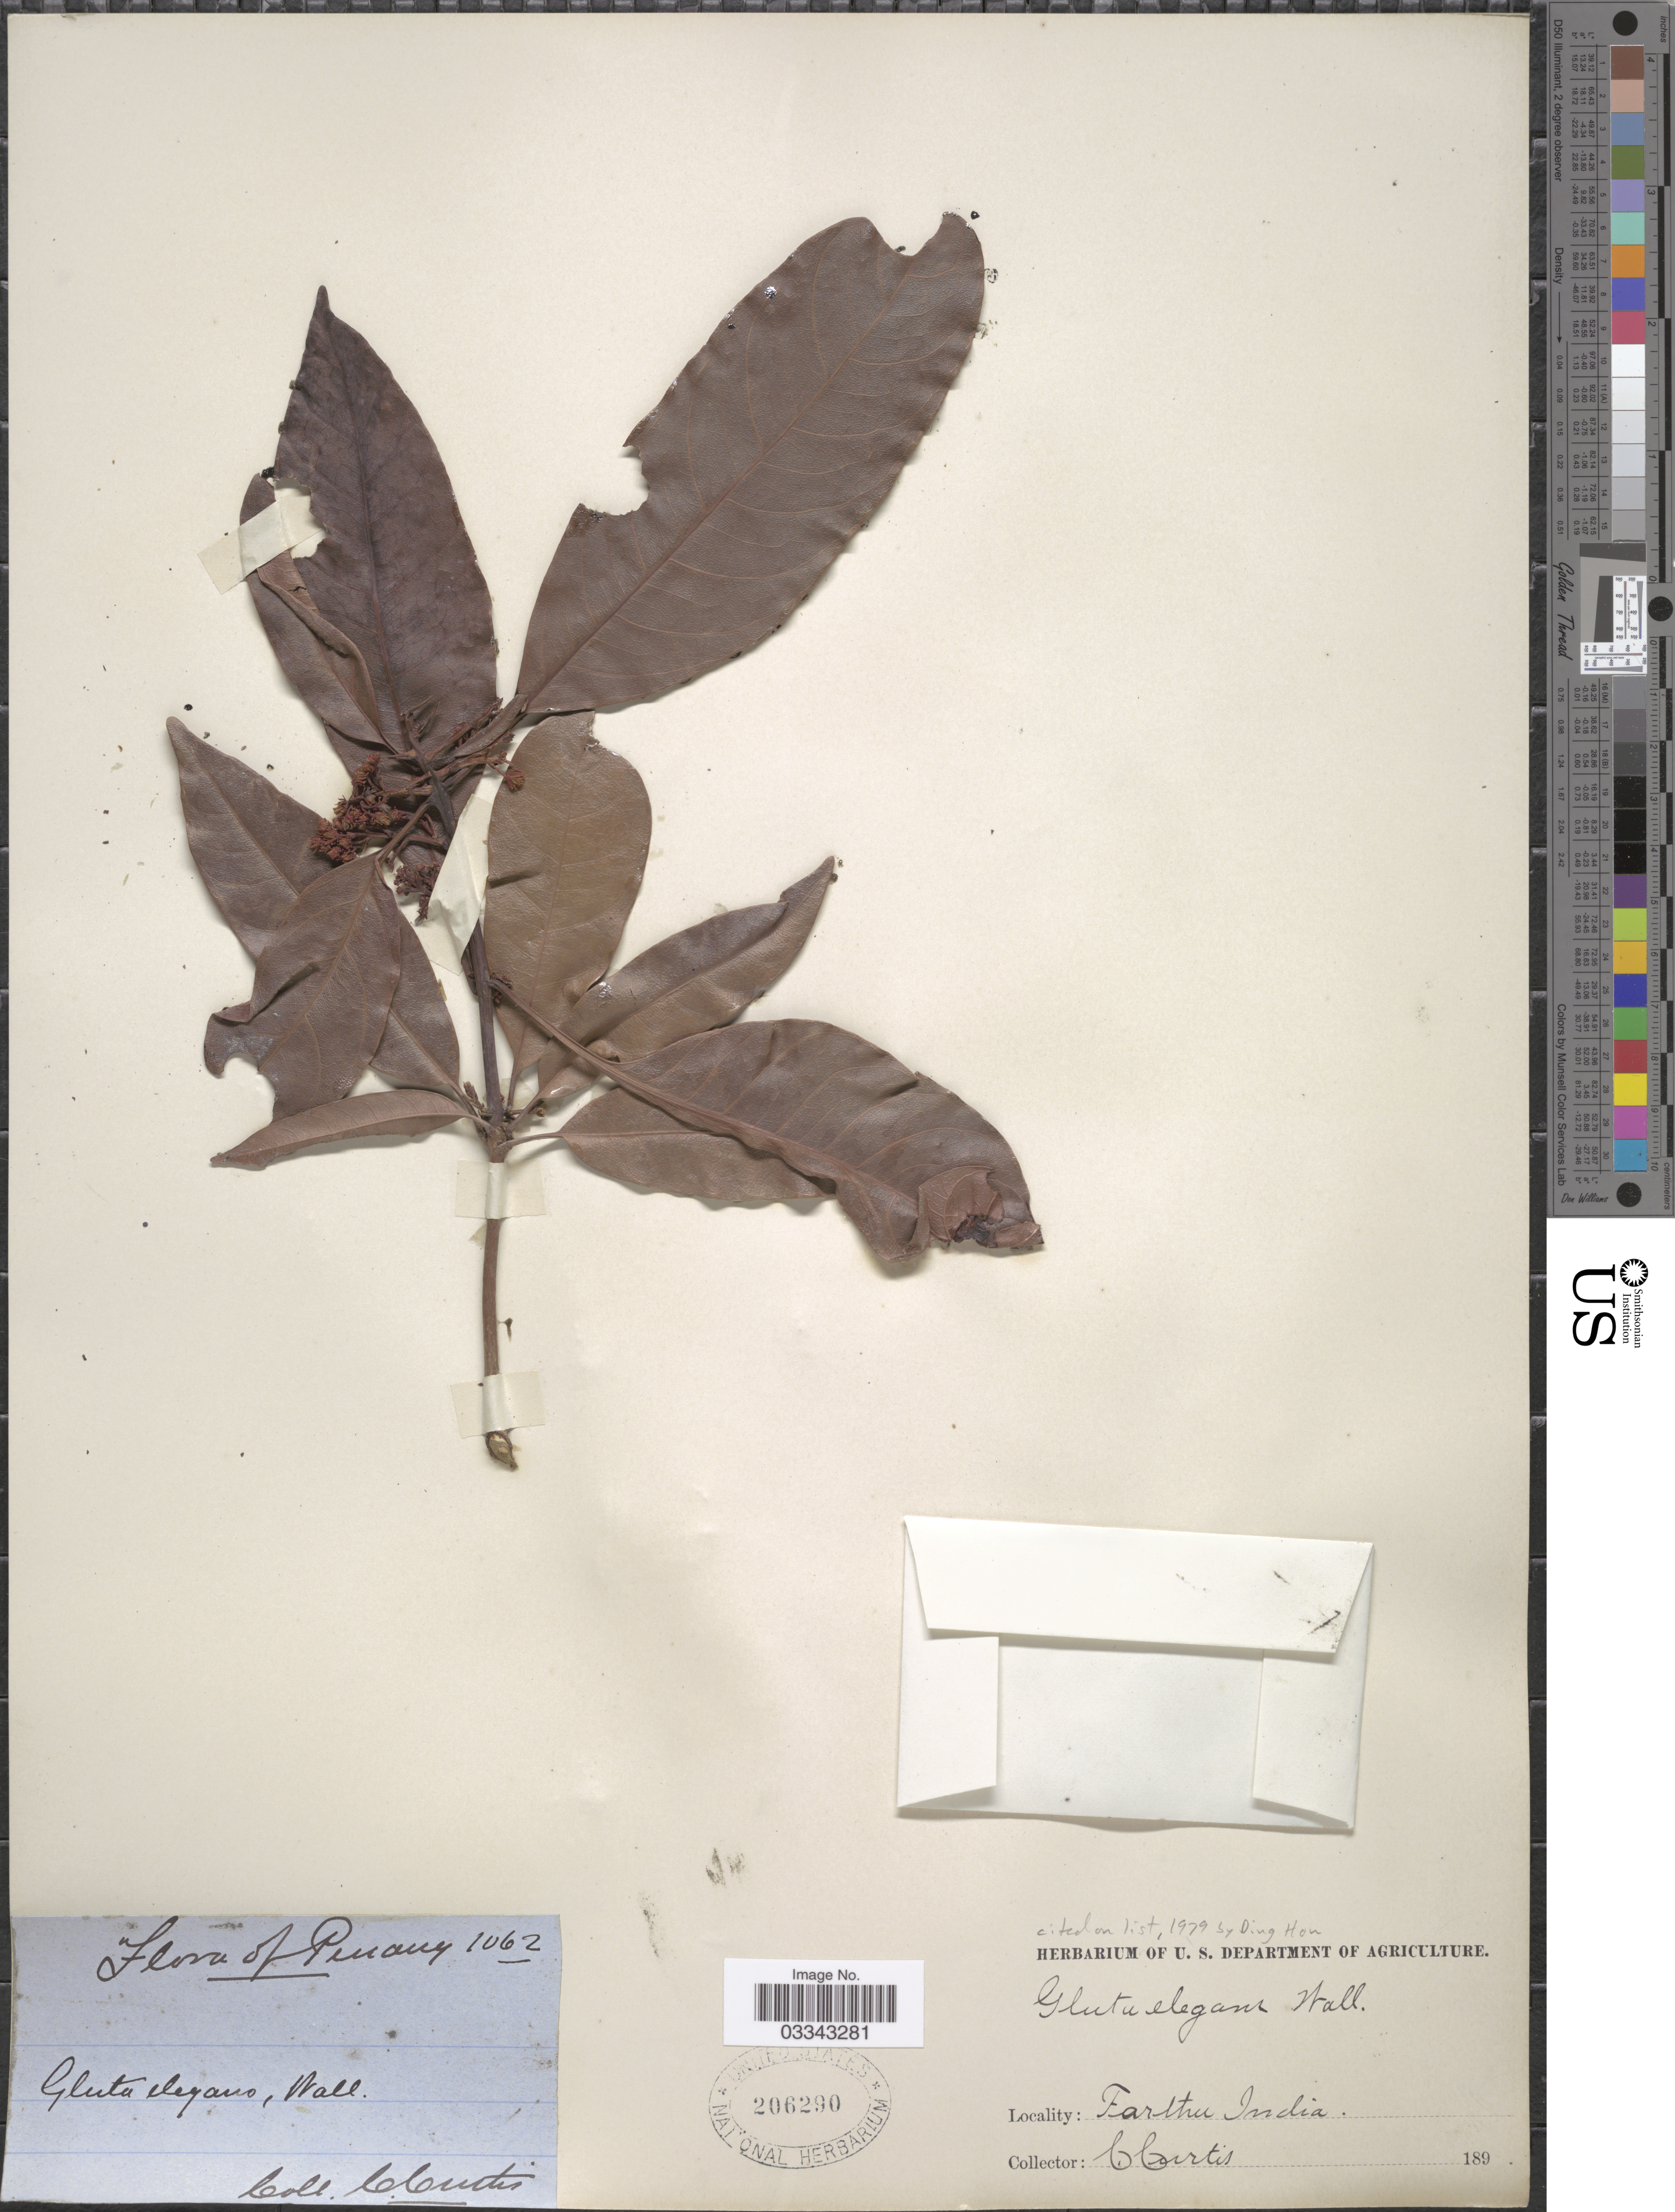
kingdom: Plantae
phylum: Tracheophyta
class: Magnoliopsida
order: Sapindales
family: Anacardiaceae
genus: Gluta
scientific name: Gluta elegans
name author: (Wall.) Kurz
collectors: C. Curtis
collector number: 1062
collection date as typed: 189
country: Malaysia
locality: Penang. Farther India.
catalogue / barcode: US 206290